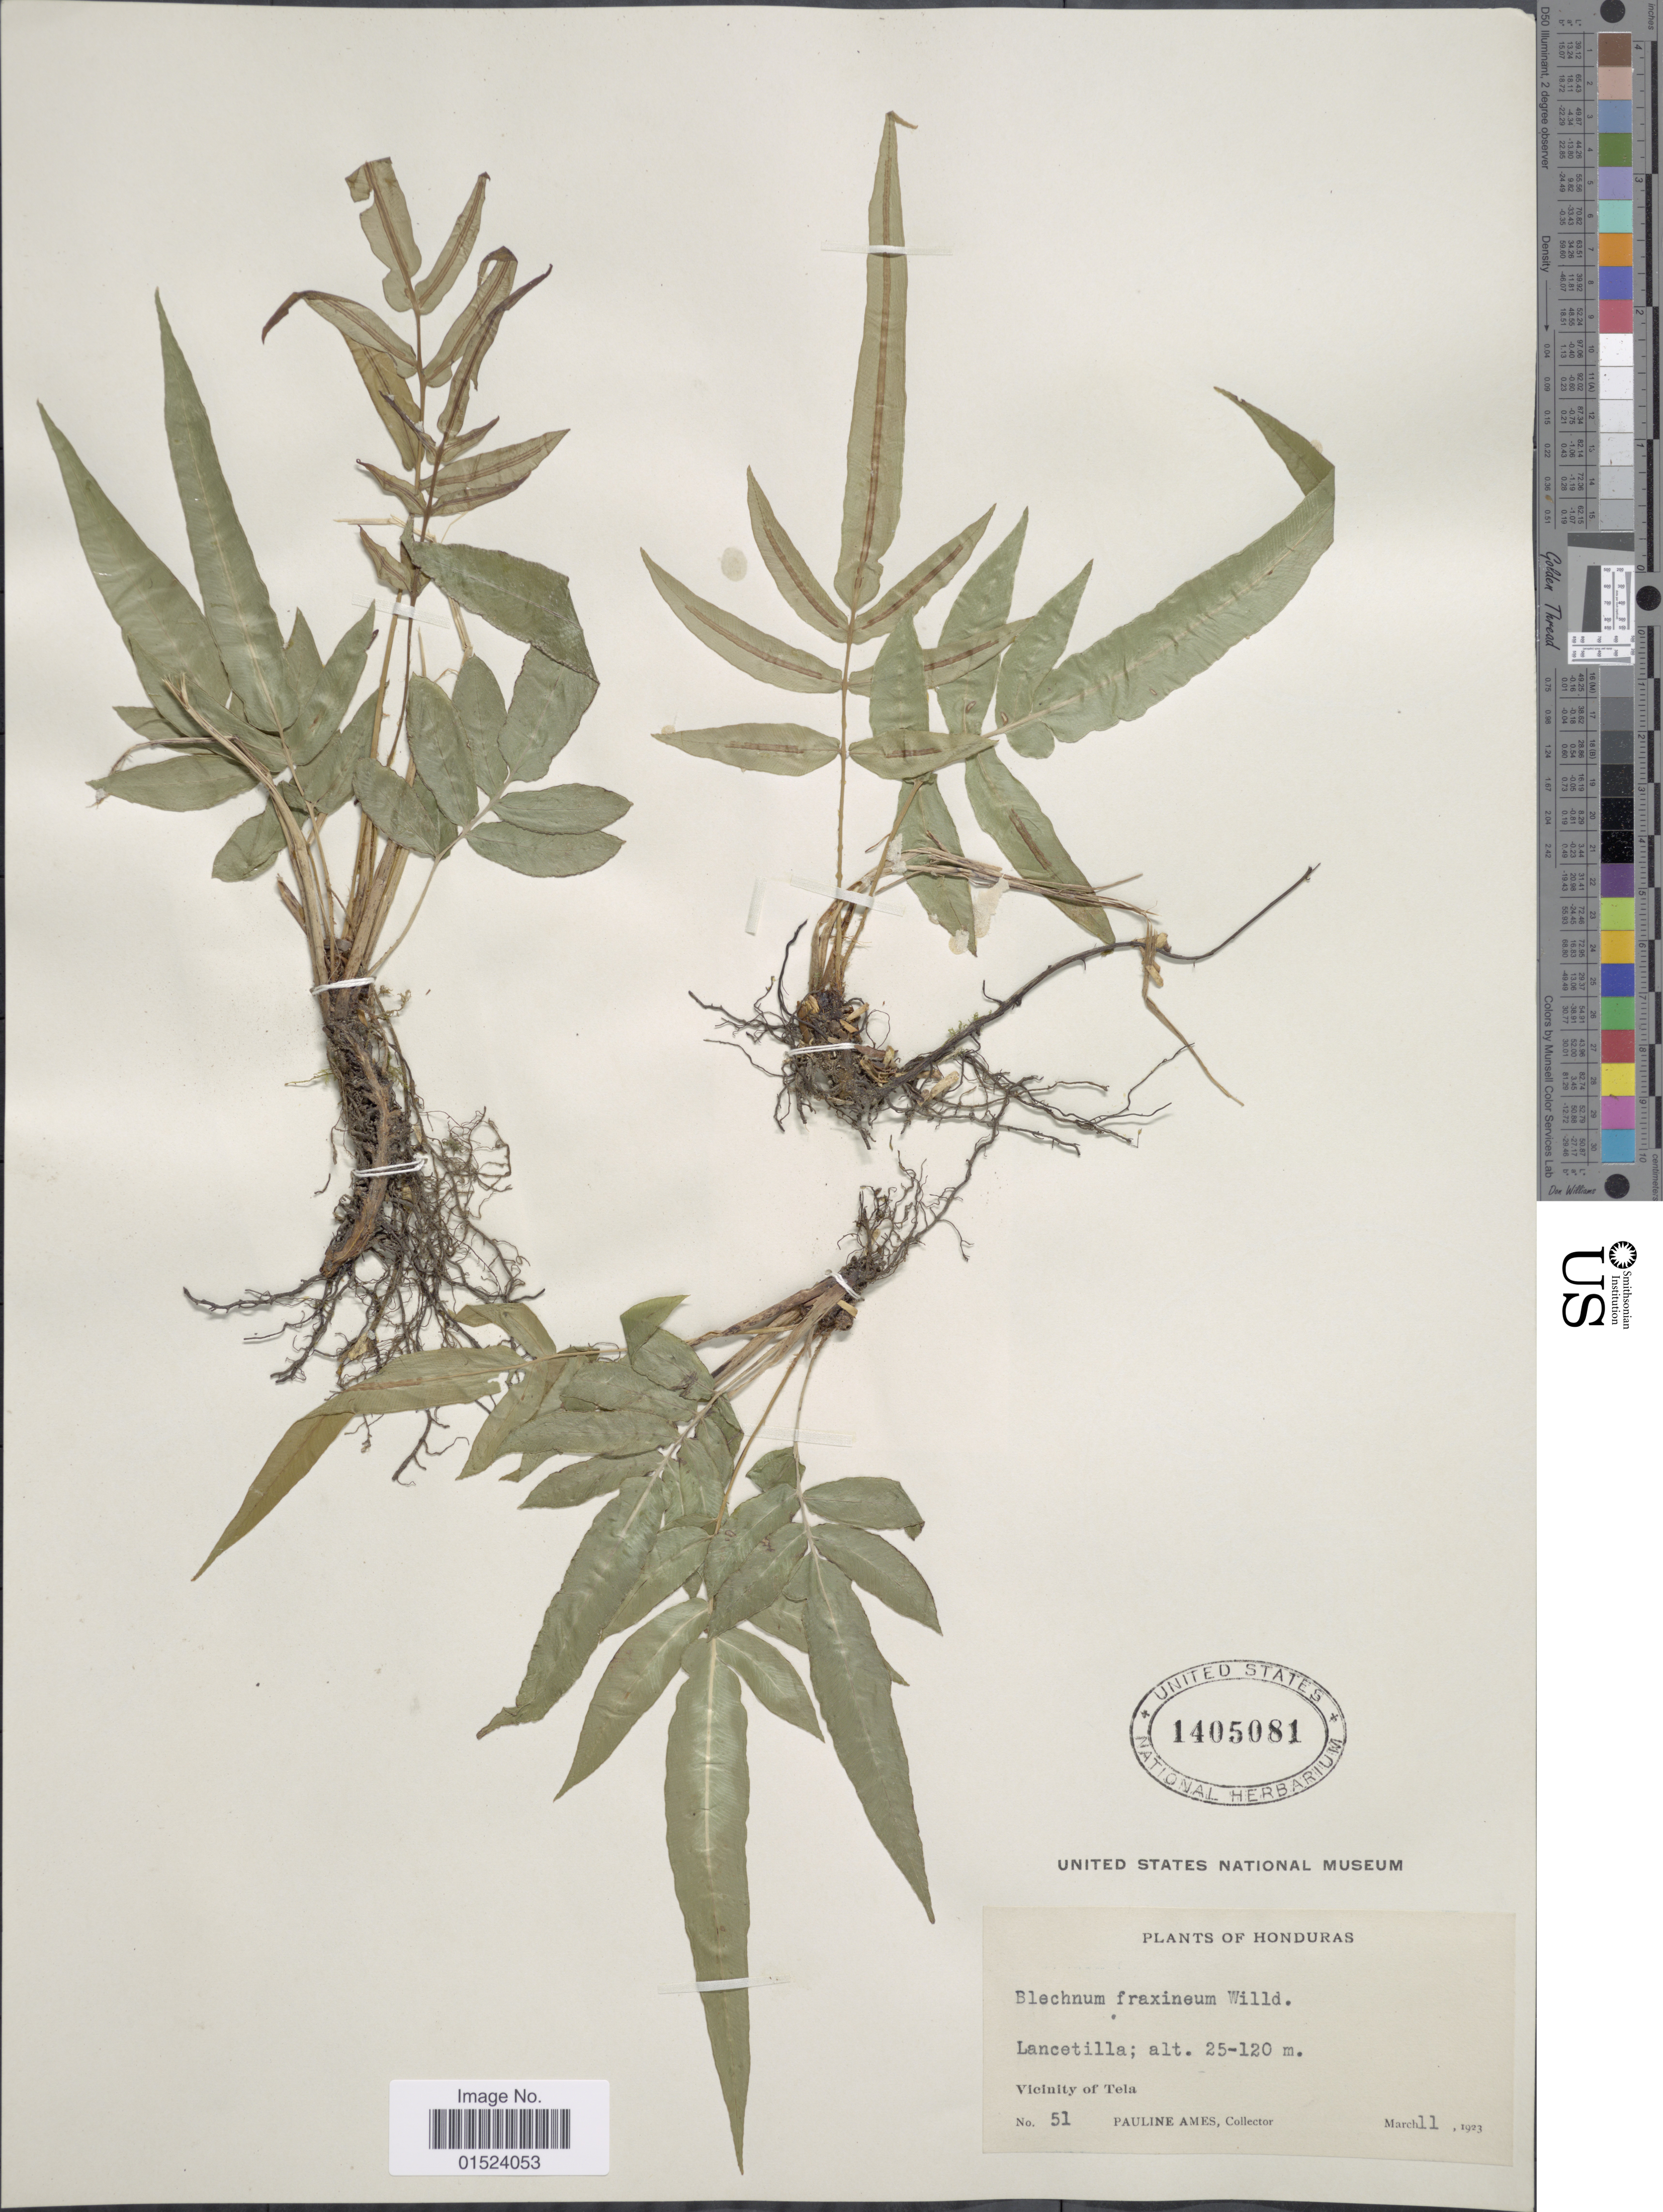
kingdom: Plantae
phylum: Tracheophyta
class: Polypodiopsida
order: Polypodiales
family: Blechnaceae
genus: Blechnum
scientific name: Blechnum gracile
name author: Kaulf.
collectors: P. Ames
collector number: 51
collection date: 1923-03-11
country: Honduras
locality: Lancetilla, Vicinity of Tela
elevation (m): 25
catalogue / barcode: US 1405081